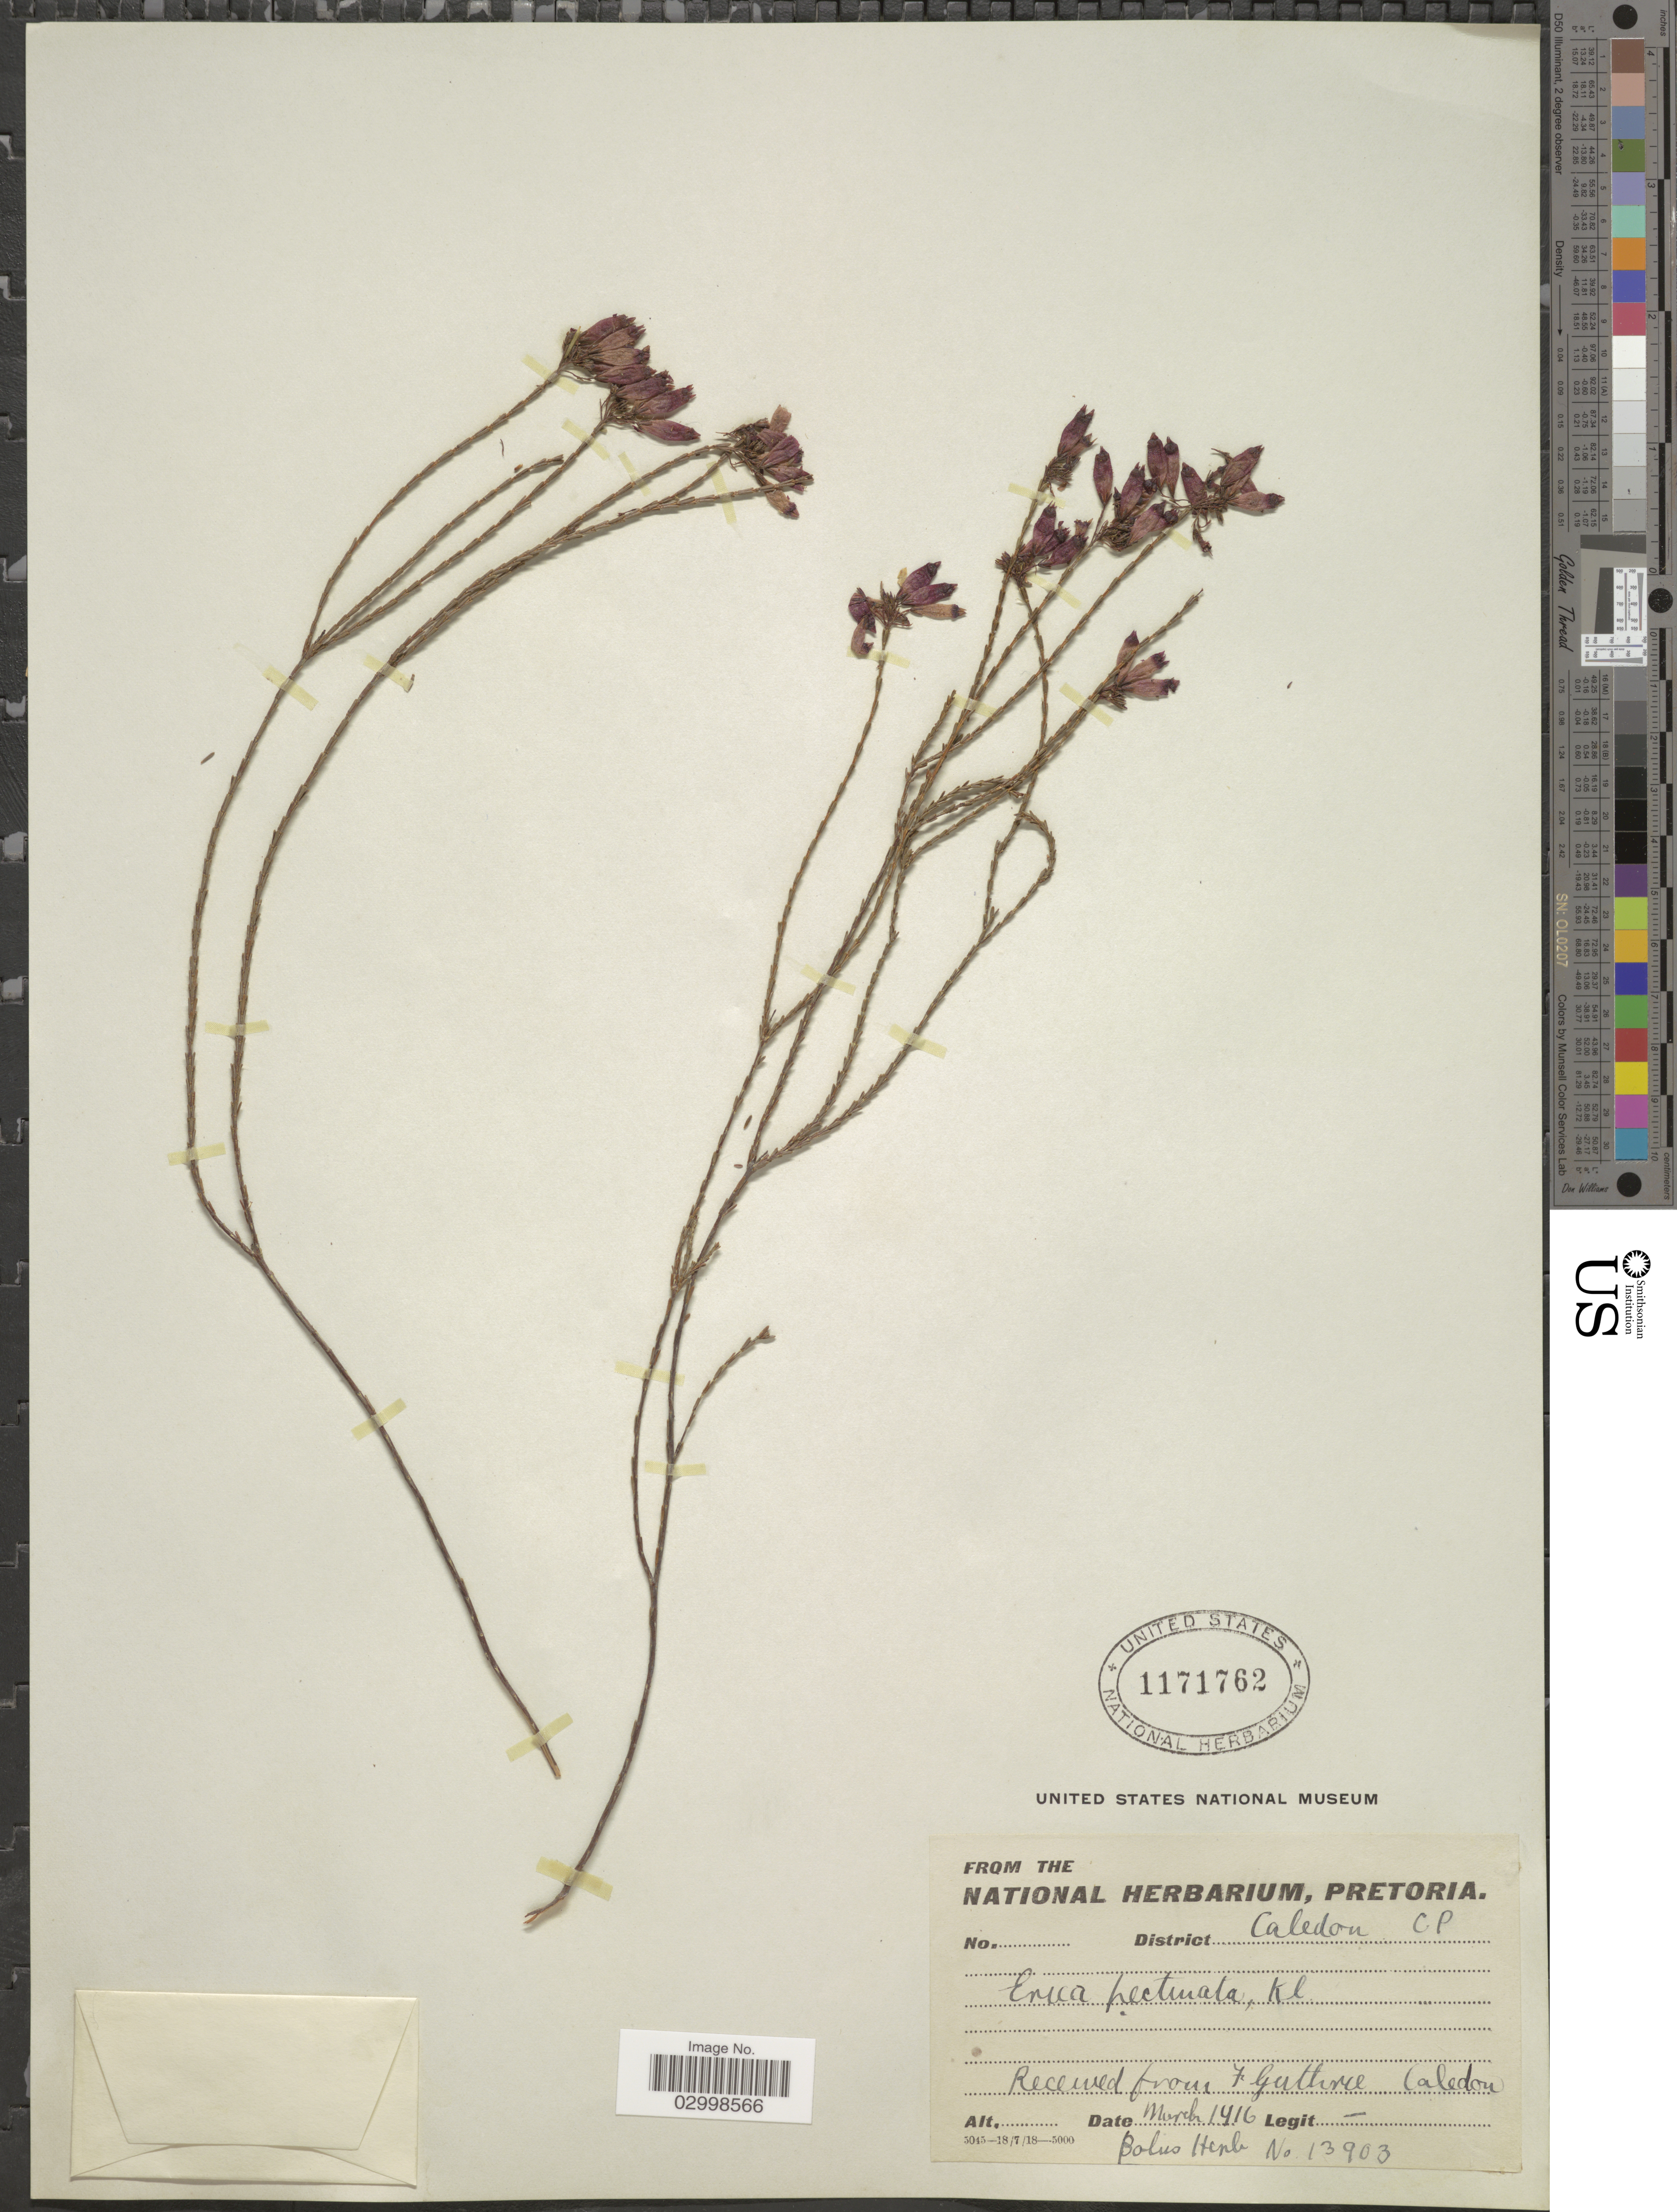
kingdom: Plantae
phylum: Tracheophyta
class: Magnoliopsida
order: Ericales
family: Ericaceae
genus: Erica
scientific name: Erica pectinata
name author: Bartl.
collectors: Ex herb. Bolus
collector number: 13903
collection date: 1916-03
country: South Africa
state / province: Western Cape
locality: District Caledon CP.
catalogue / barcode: US 1171762